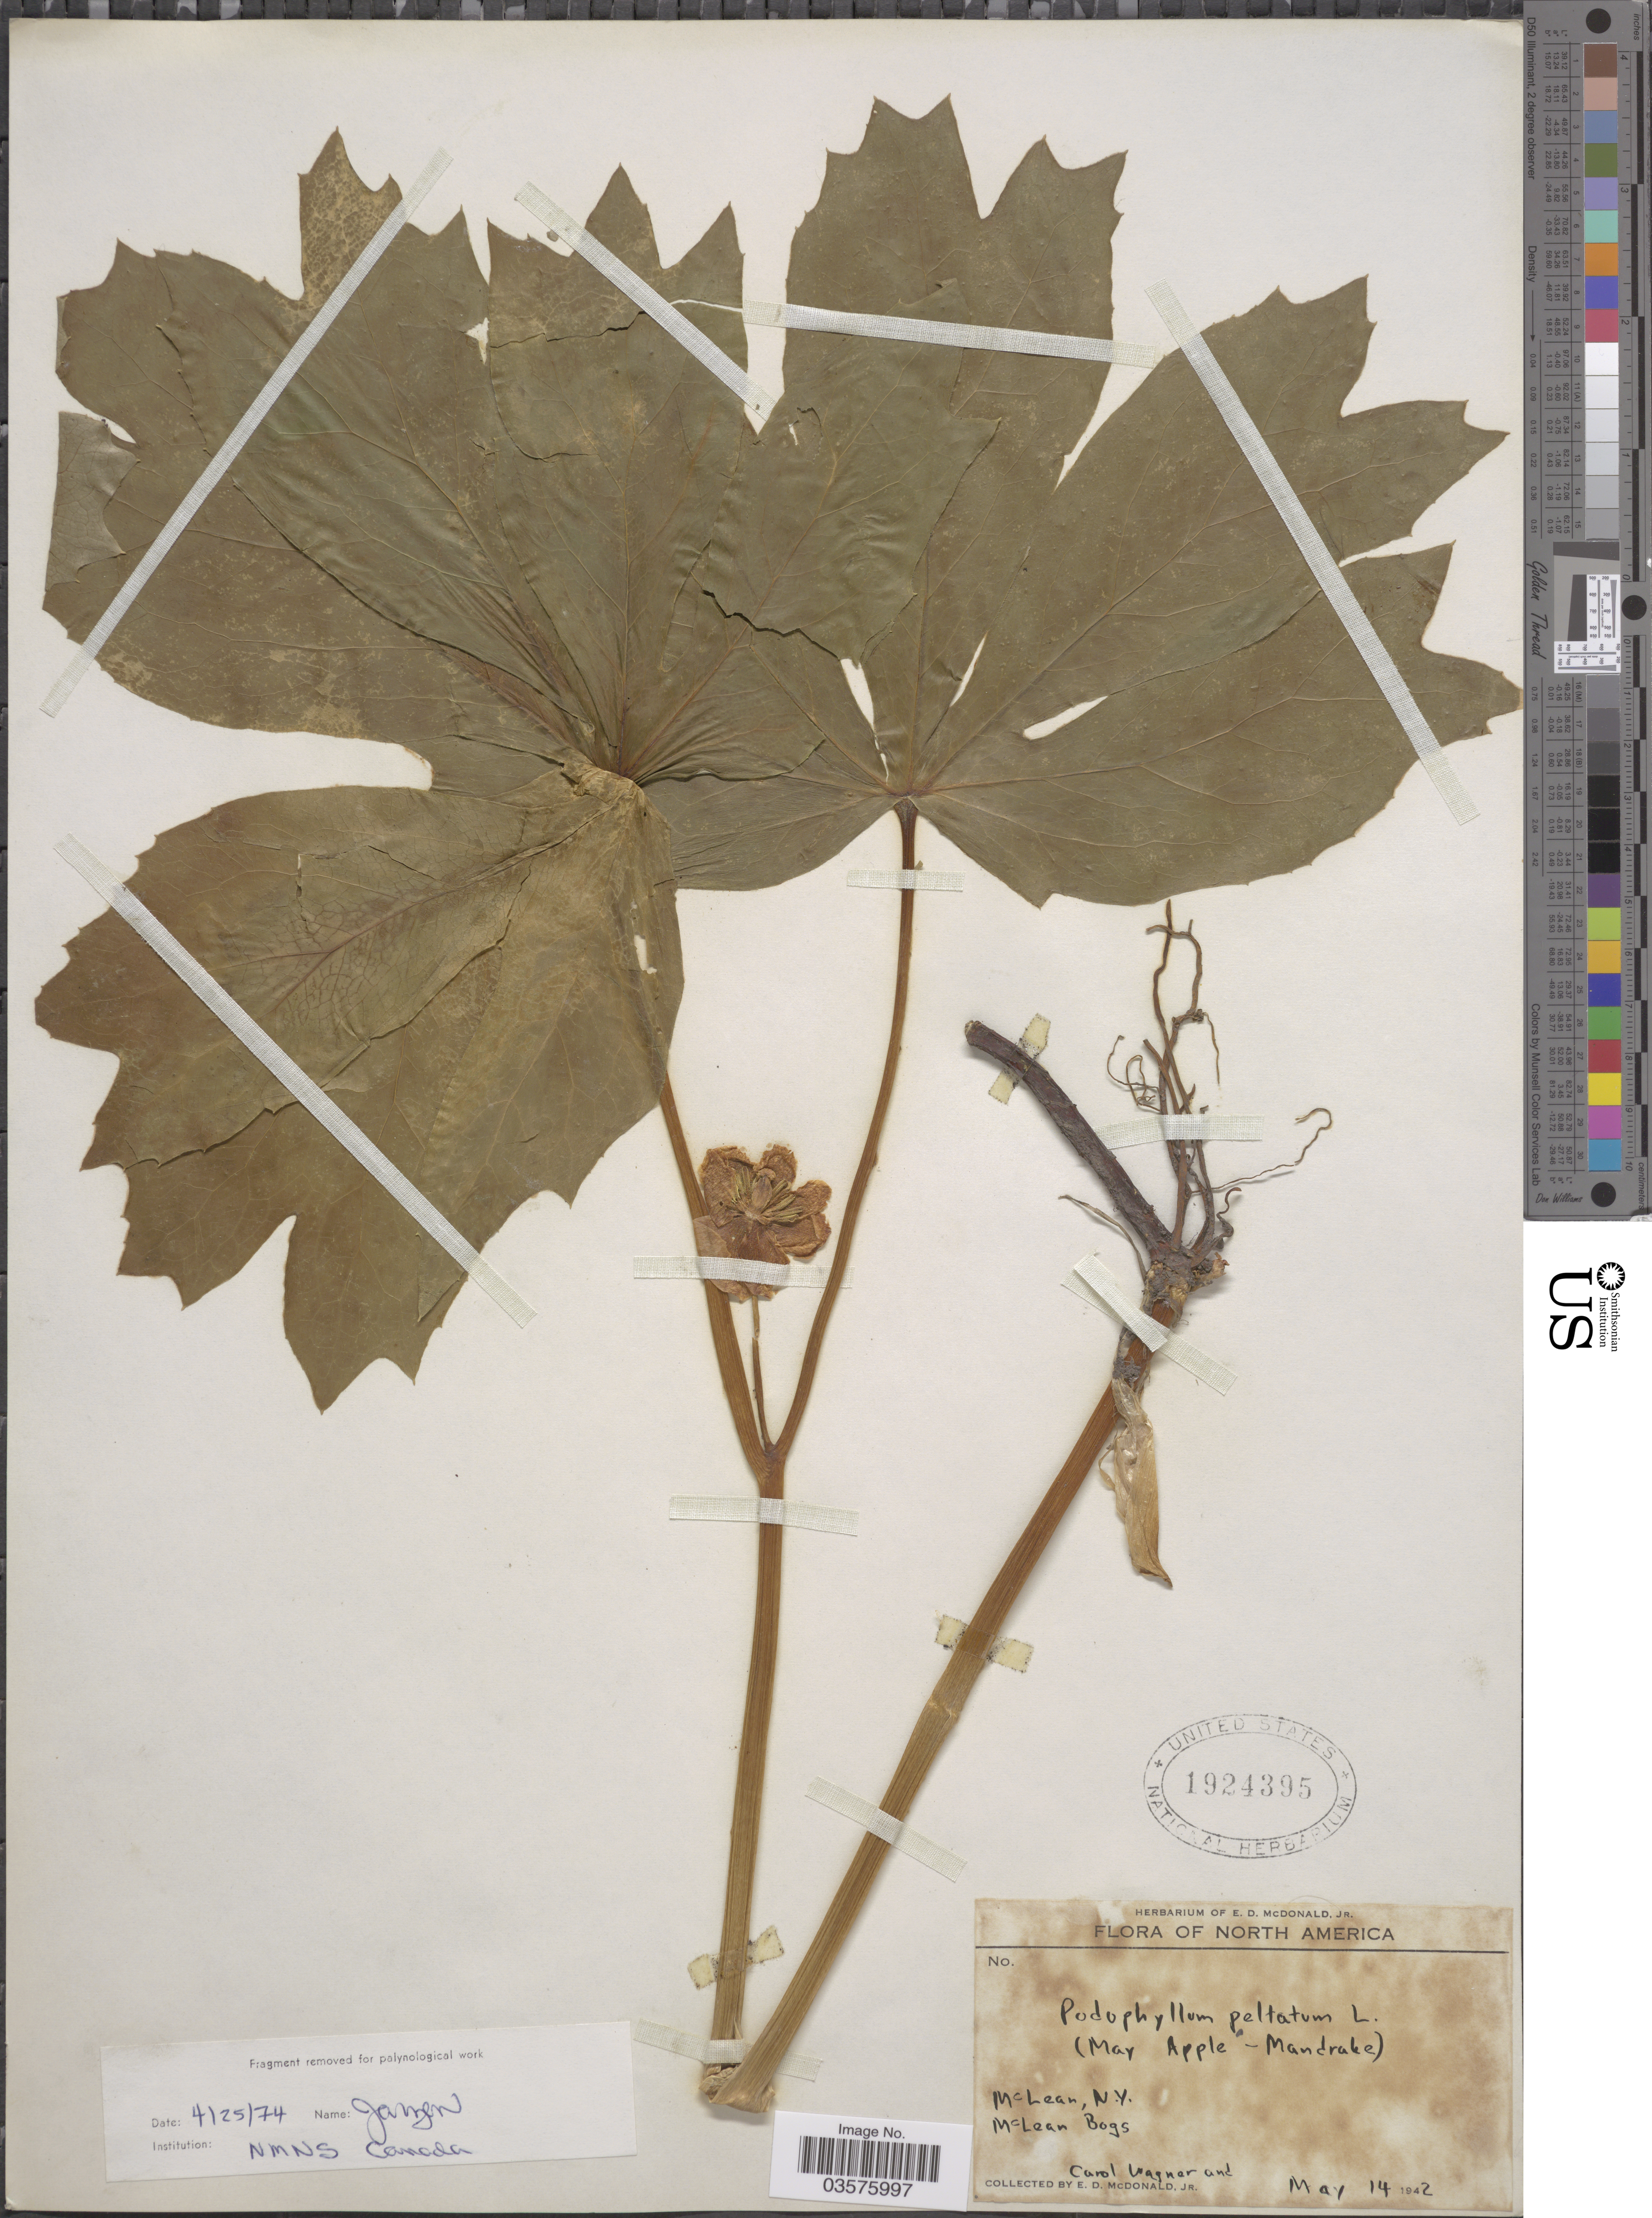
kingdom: Plantae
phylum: Tracheophyta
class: Magnoliopsida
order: Ranunculales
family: Berberidaceae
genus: Podophyllum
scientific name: Podophyllum peltatum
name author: L.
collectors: C. Wagner & E. D. McDonald Jr.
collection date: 1942-05-14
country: United States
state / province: New York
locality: McLean. McLean Bogs.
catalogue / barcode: US 1924395